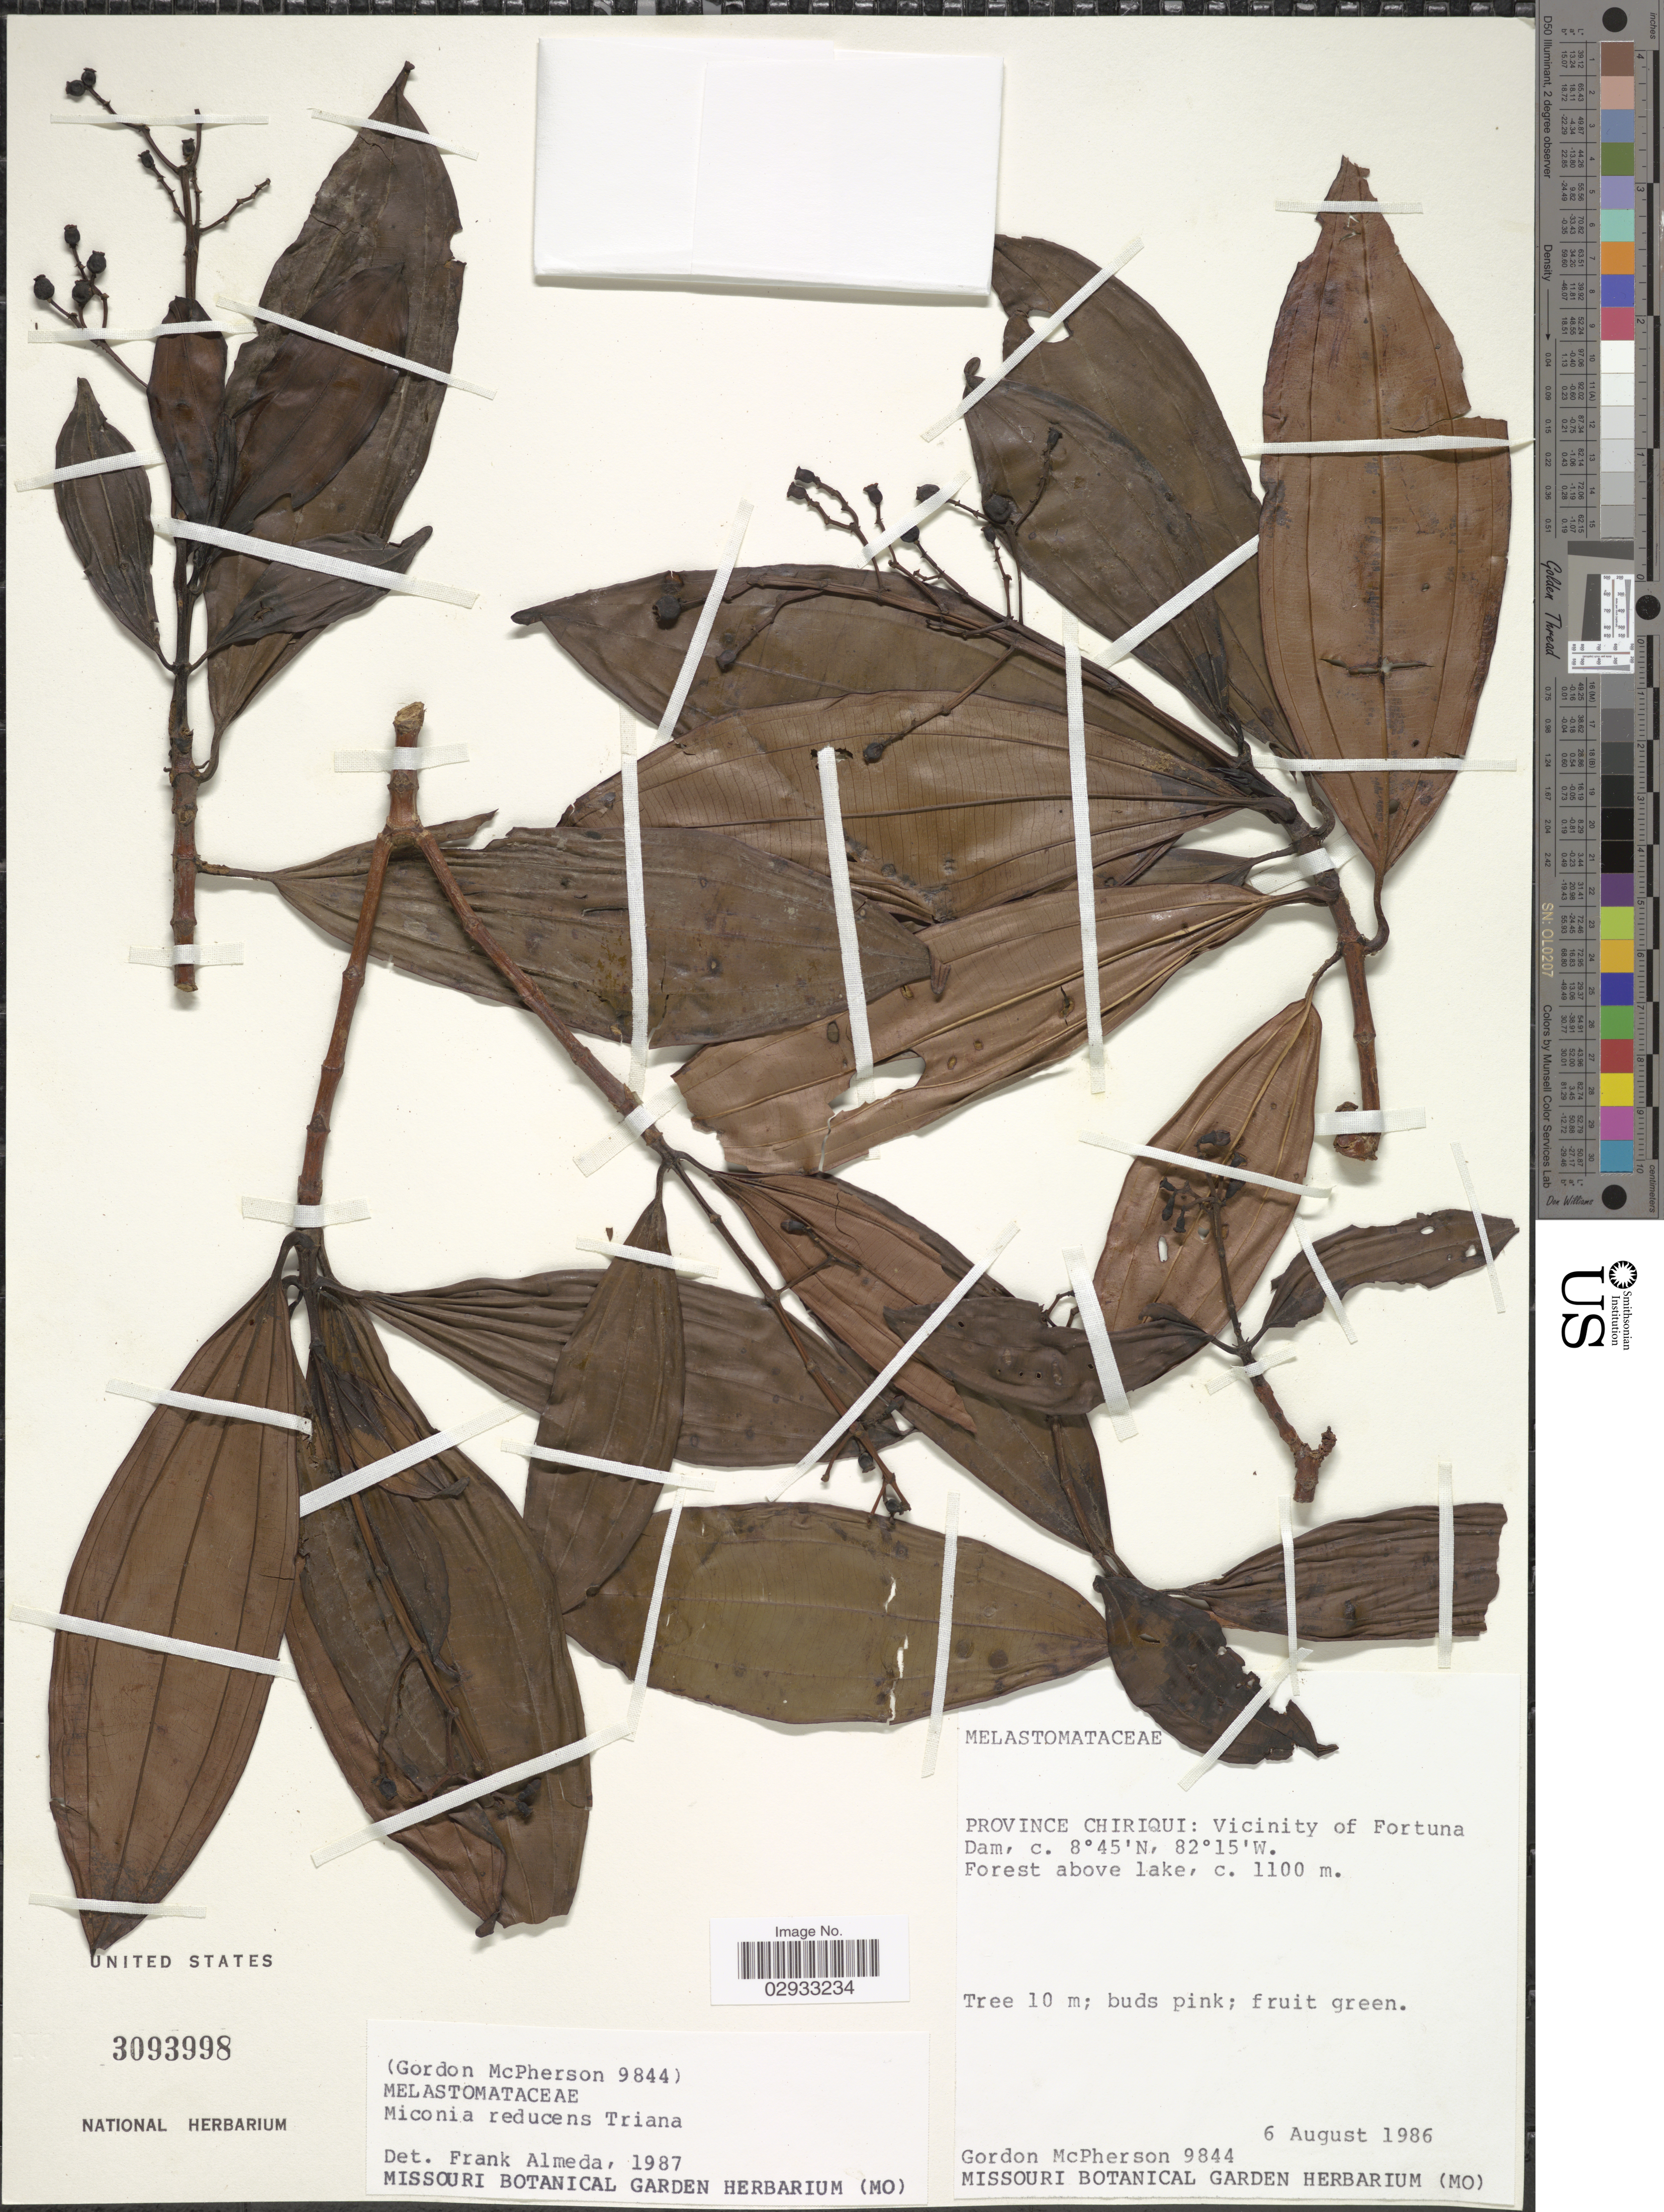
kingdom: Plantae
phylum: Tracheophyta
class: Magnoliopsida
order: Myrtales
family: Melastomataceae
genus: Miconia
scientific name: Miconia reducens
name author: Triana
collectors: G. McPherson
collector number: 9844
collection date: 1986-08-06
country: Panama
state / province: Chiriqui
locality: Province Chiriqui: Vicinity of Fortuna Dam. Forest above lake.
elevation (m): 1100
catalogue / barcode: US 3093998